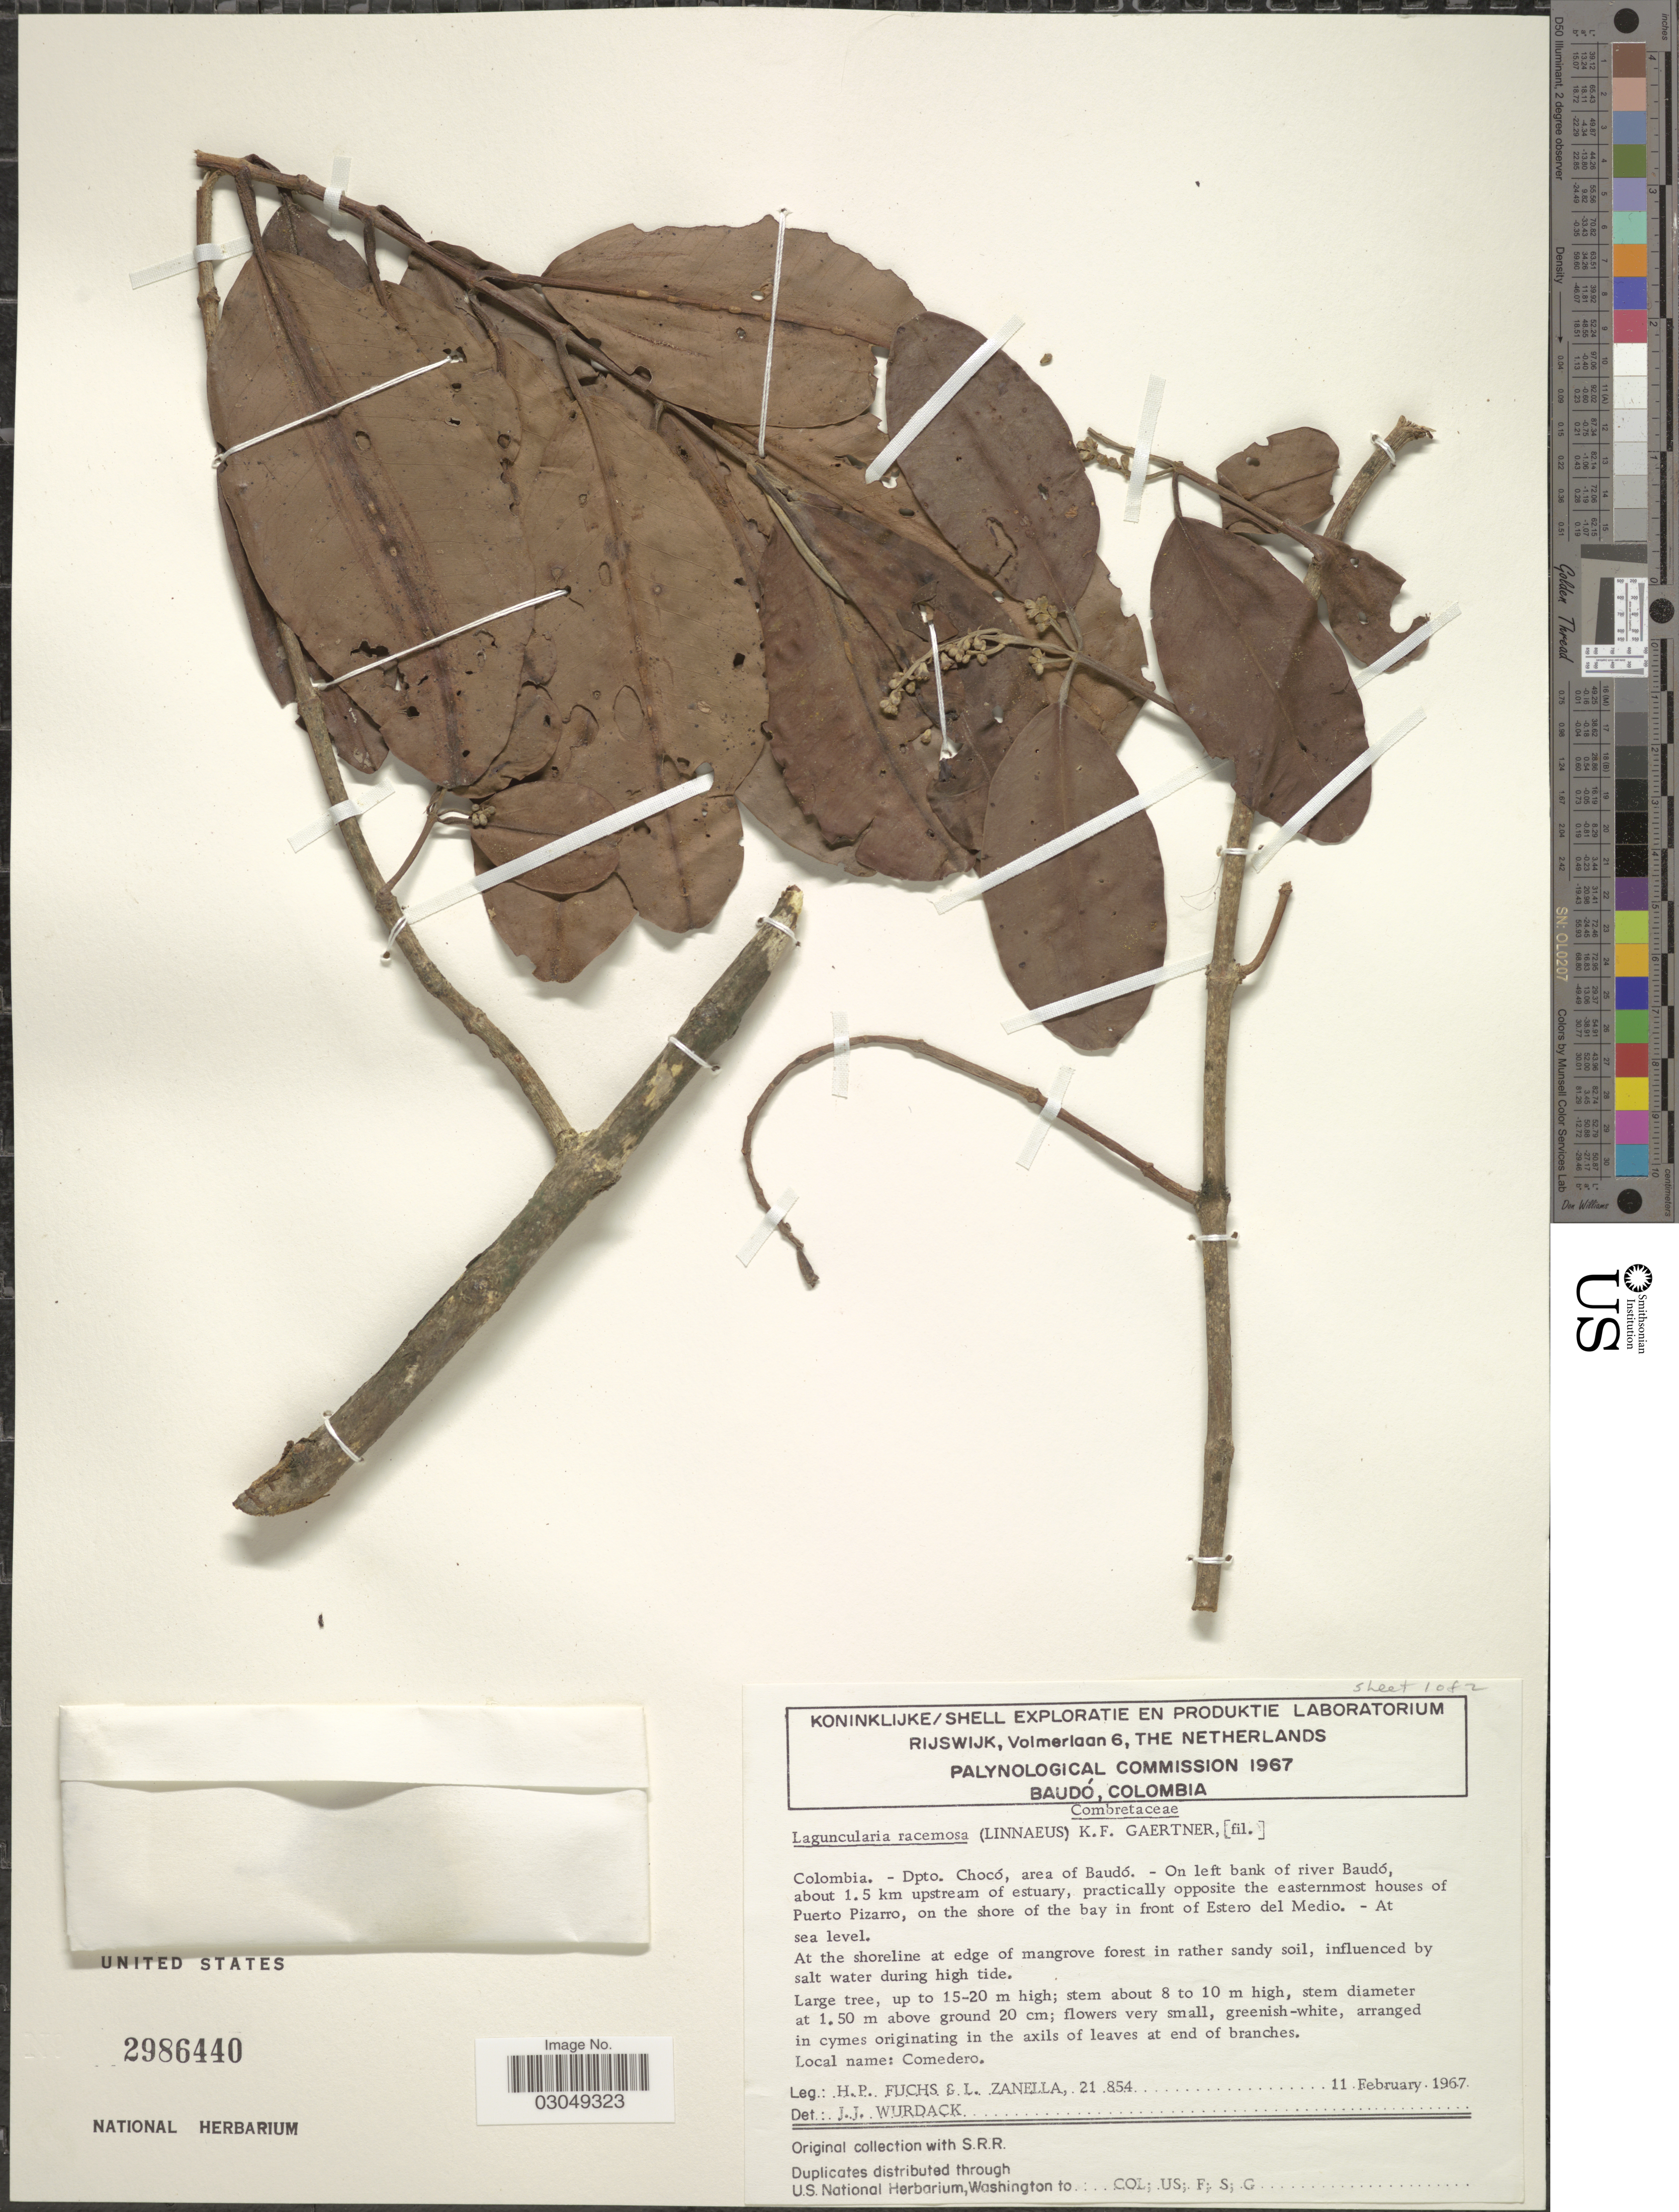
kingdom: Plantae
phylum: Tracheophyta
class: Magnoliopsida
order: Myrtales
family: Combretaceae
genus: Laguncularia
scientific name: Laguncularia racemosa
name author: (L.) C.F. Gaertn.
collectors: H. P. Fuchs & L. Zanella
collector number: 21854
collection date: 1967-02-11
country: Colombia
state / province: Chocó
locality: Dpto. Chocó, area of Baudó. - On left bank of river Baudó about 1.5 km upstream of estuary, practically opposite the eastermost houses of Puerto Pizarro, on the shore of the bay in front of Estero del Medio.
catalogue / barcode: US 2986440